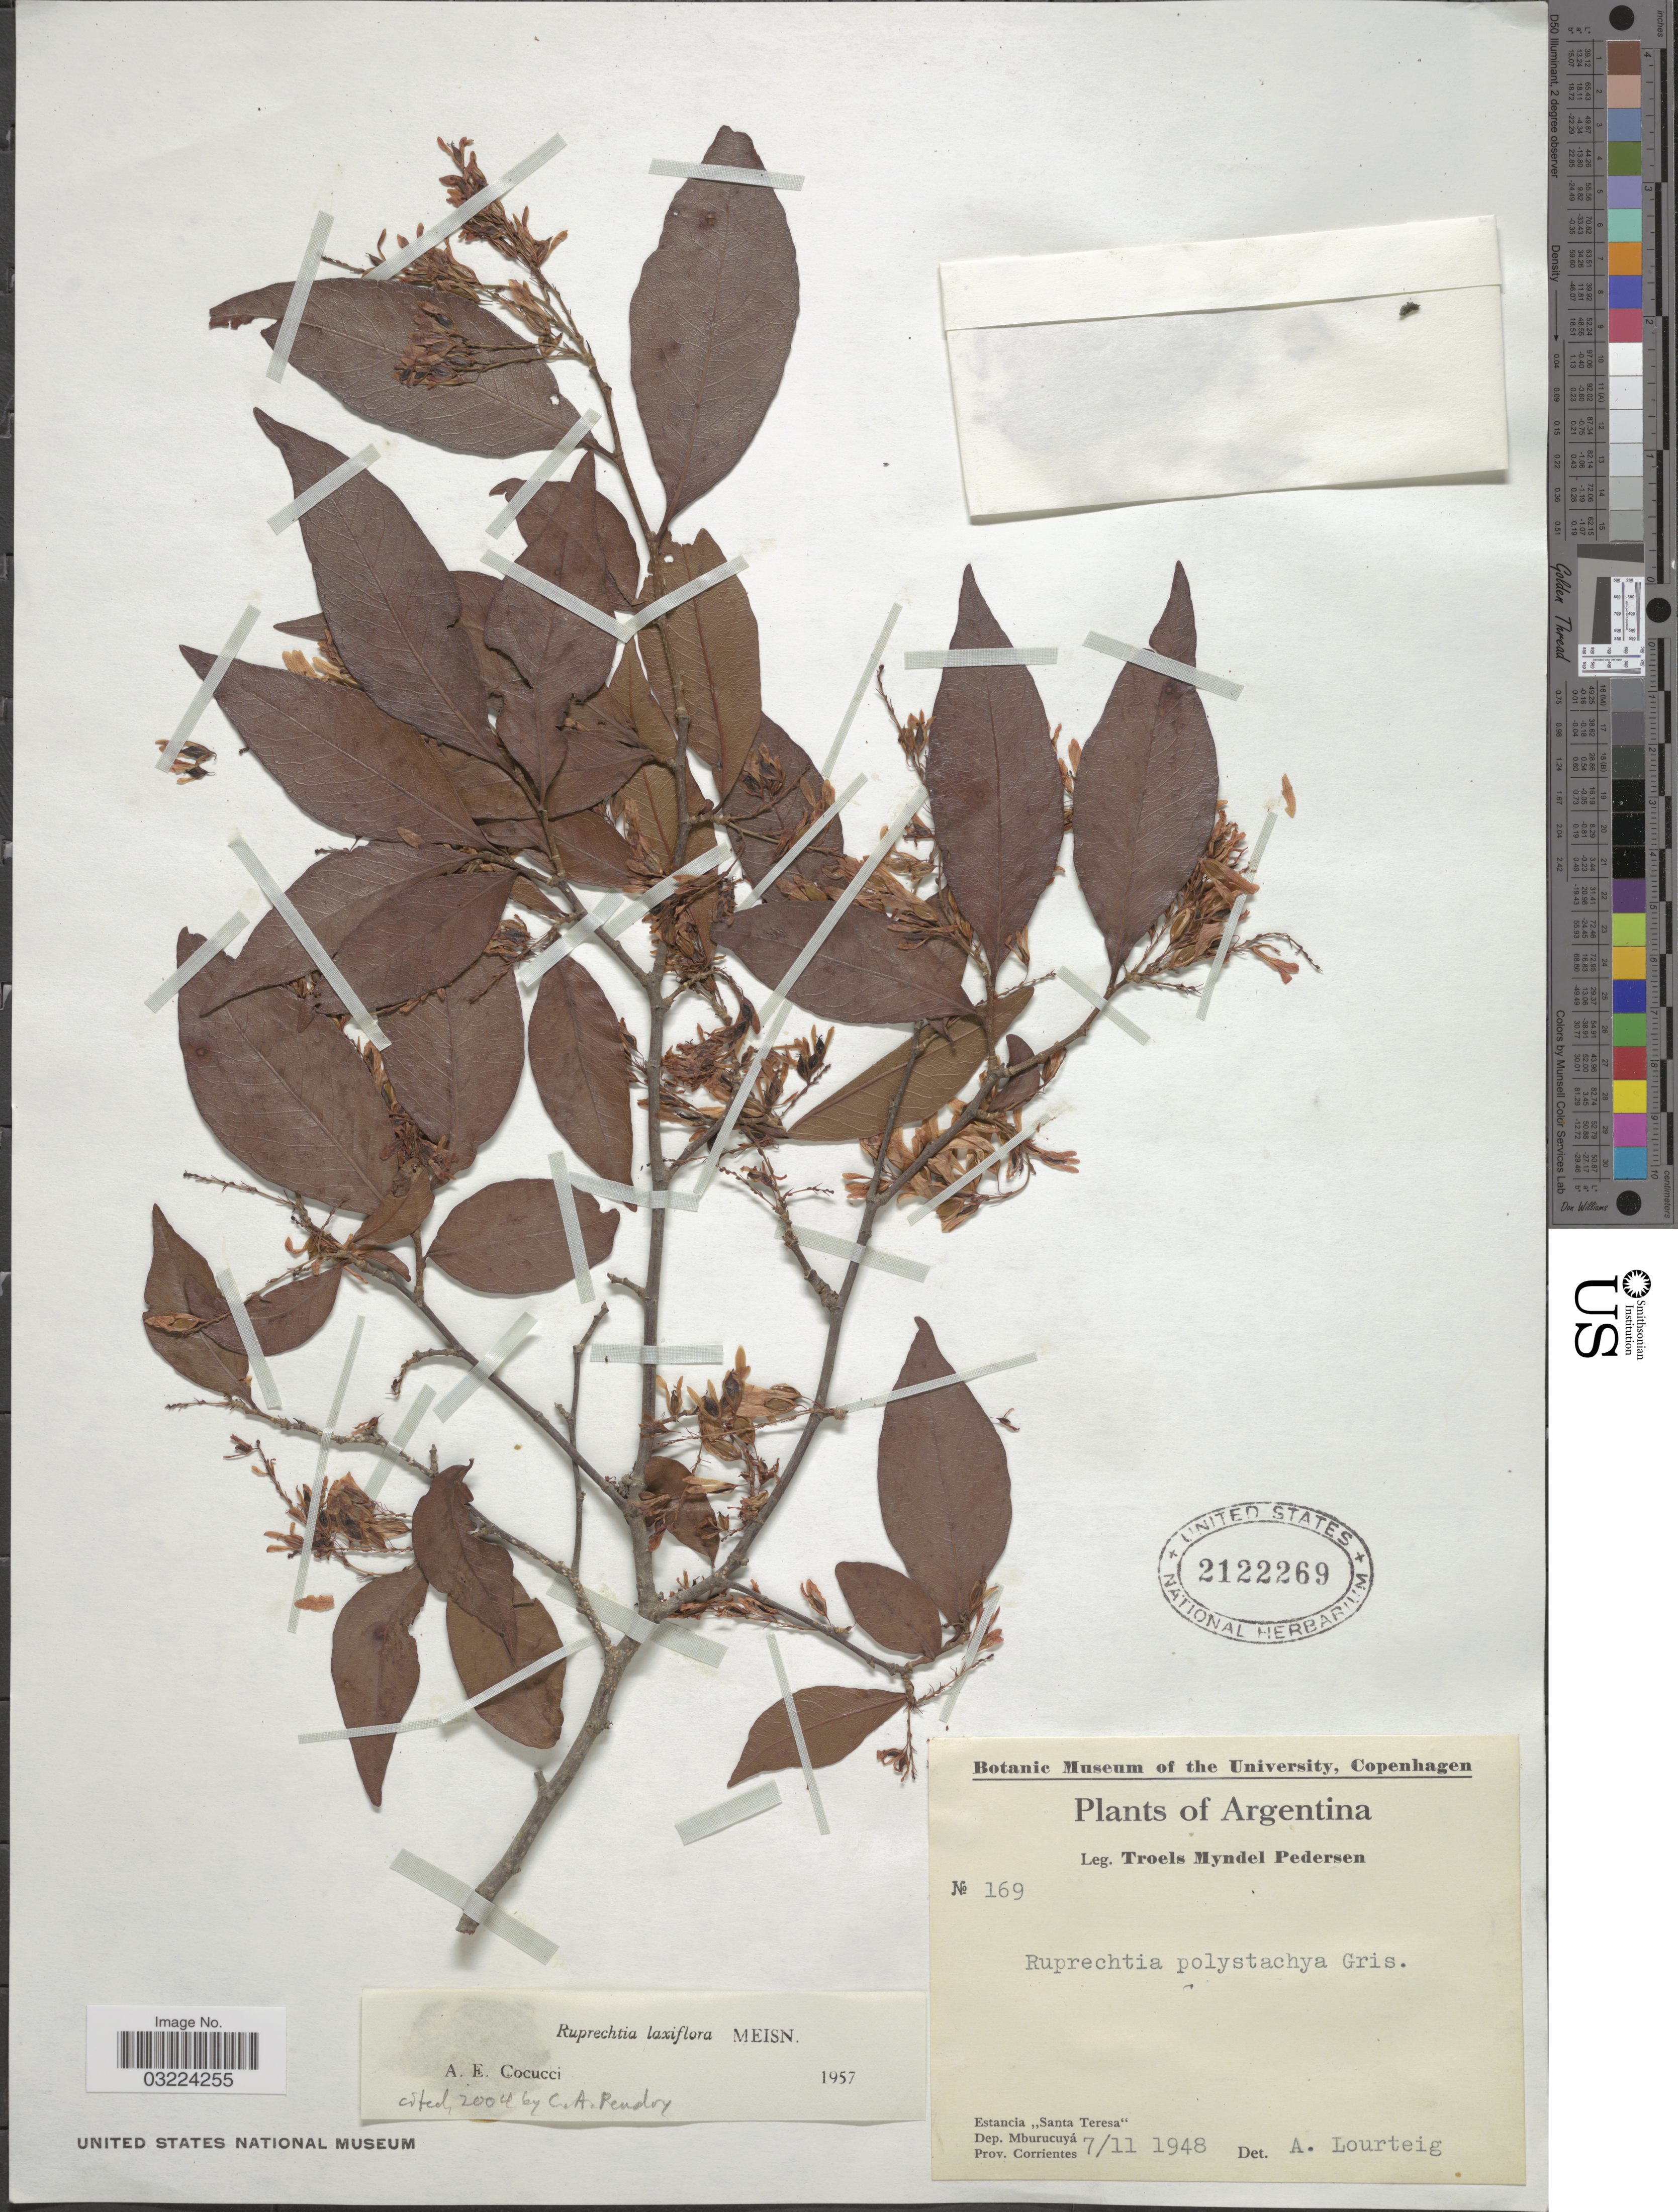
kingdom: Plantae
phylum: Tracheophyta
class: Magnoliopsida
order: Caryophyllales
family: Polygonaceae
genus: Ruprechtia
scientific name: Ruprechtia laxiflora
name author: Meisn.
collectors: T. Pederson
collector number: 169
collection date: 1948-11-07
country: Argentina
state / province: Corrientes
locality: Estancia "Santa Teresa". Dep. Mburucuyá.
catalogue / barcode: US 2122269